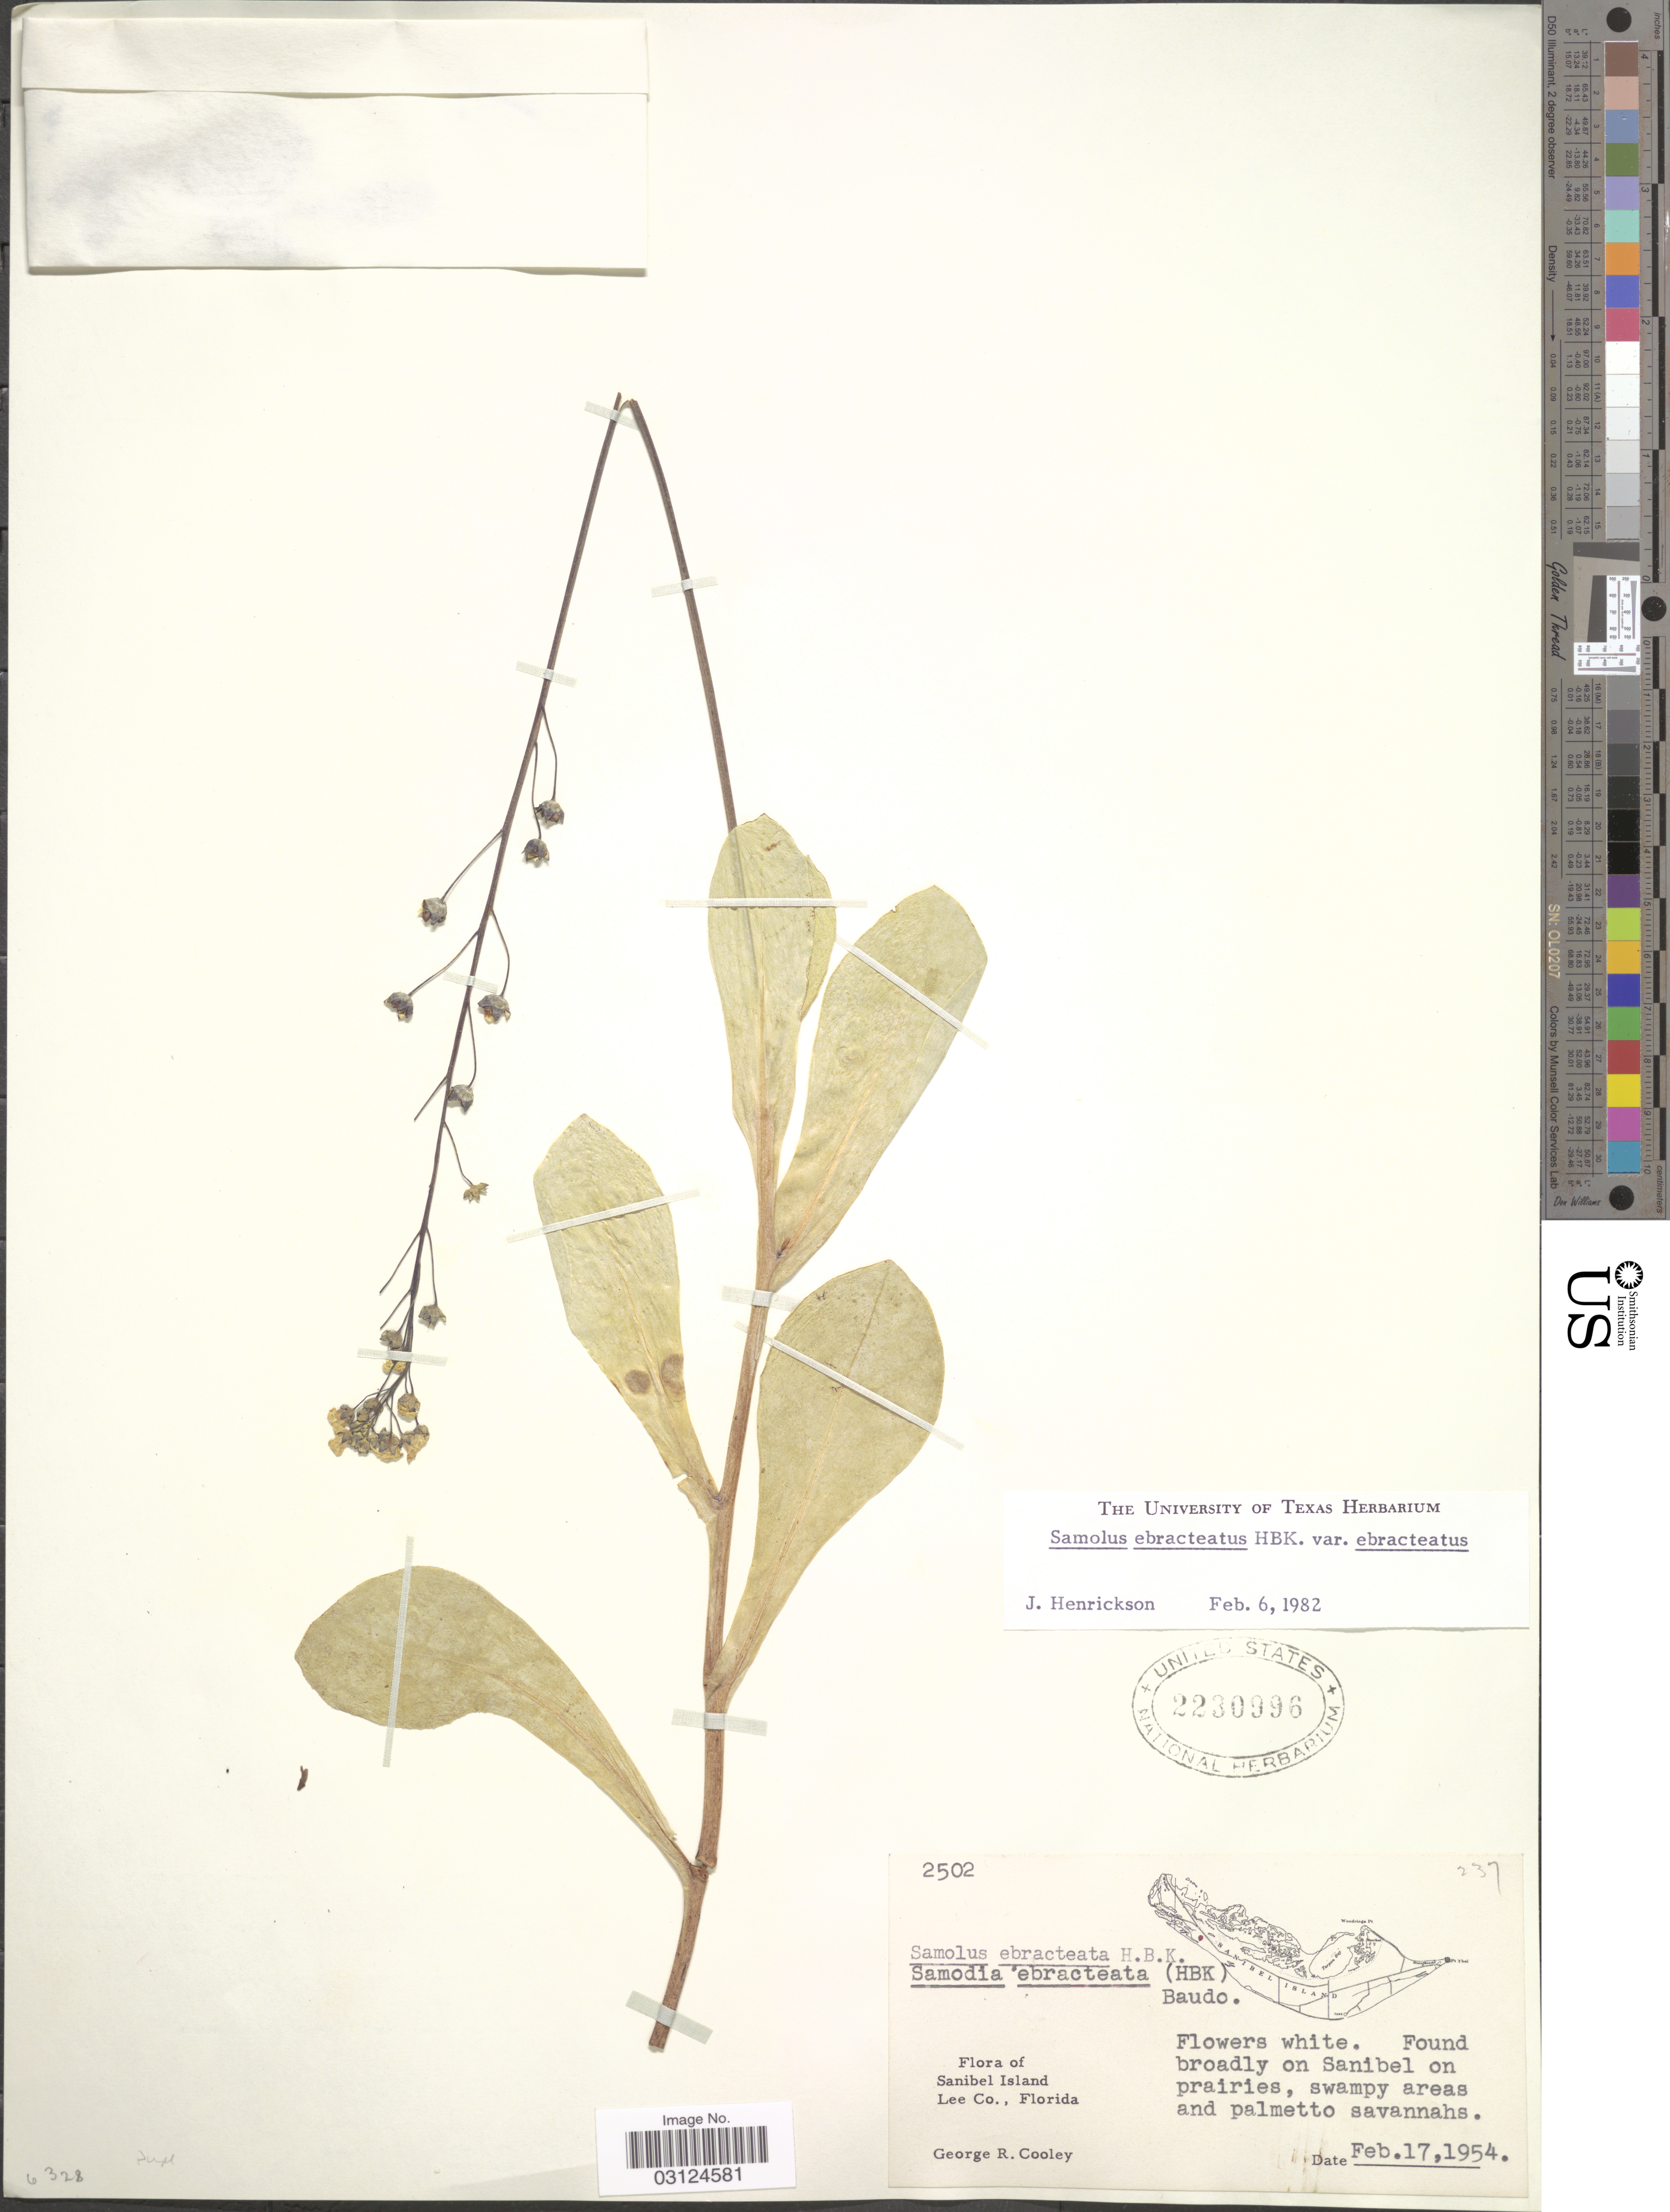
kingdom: Plantae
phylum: Tracheophyta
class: Magnoliopsida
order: Ericales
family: Primulaceae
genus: Samolus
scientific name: Samolus ebracteatus subsp. ebracteatus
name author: Kunth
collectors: G. R. Cooley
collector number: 2502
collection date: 1954-02-17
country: United States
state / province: Florida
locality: Sanibel Island, Lee Co. On Sanibel on prairies.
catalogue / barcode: US 2230996